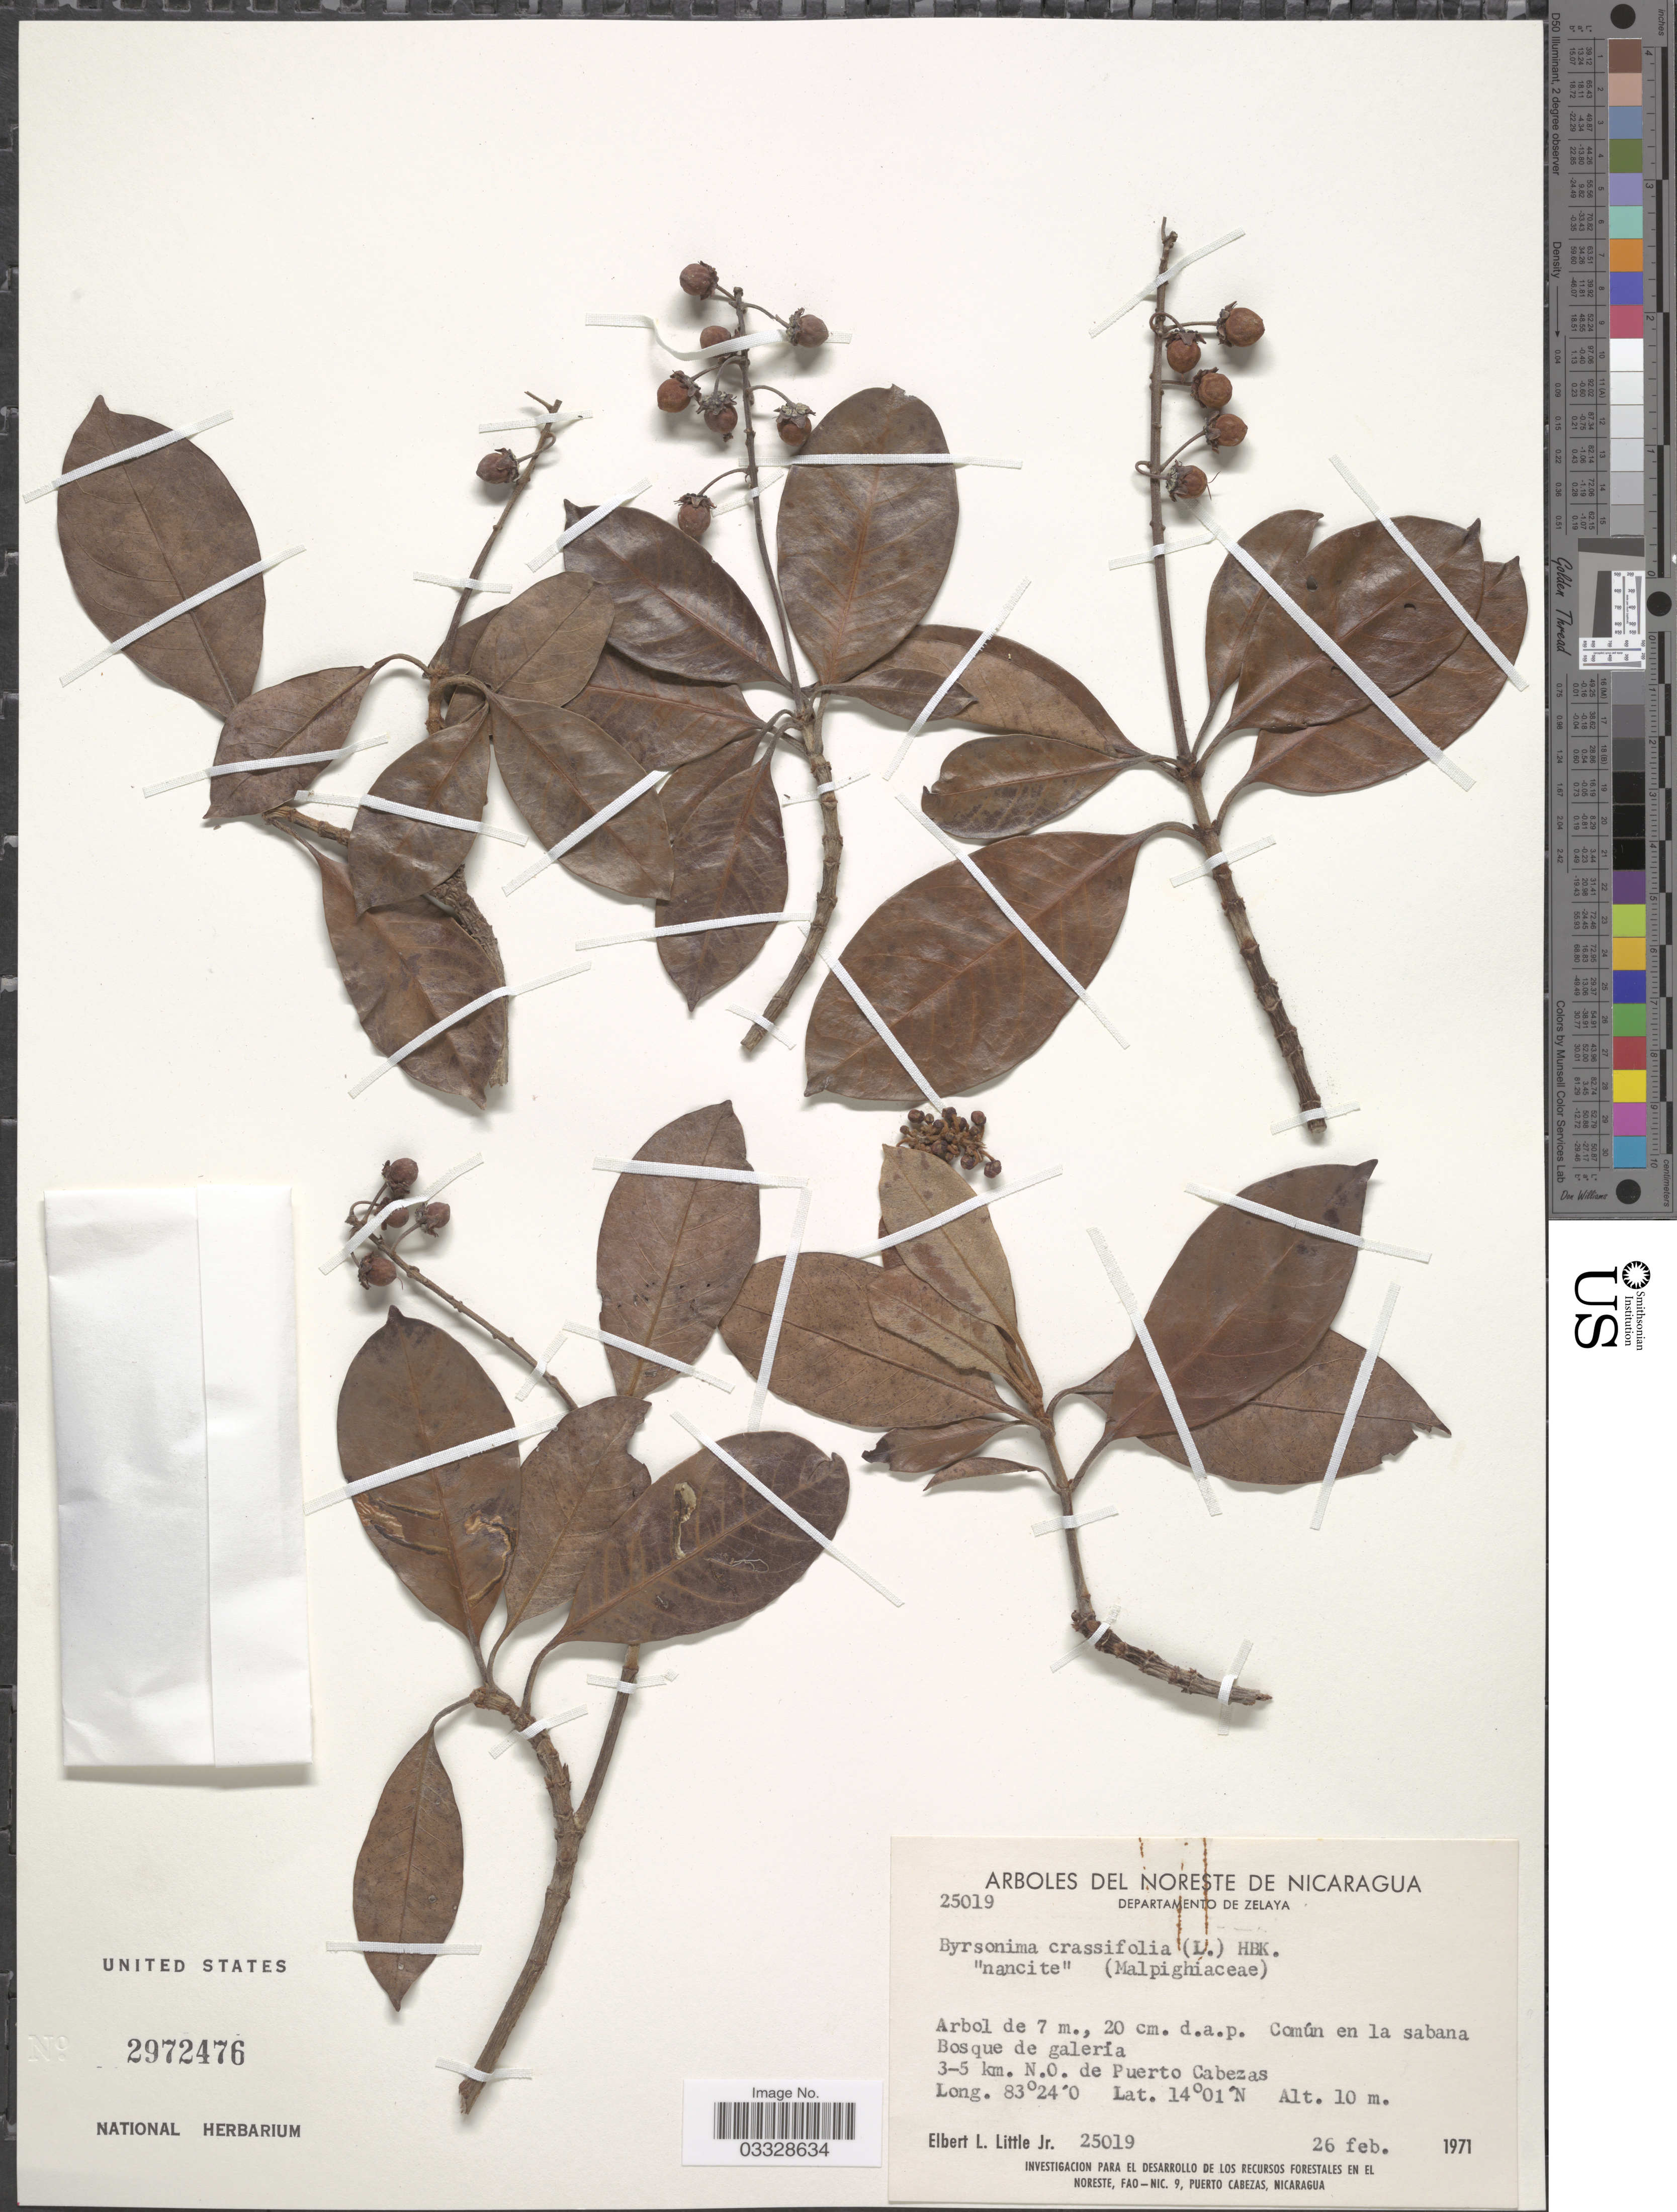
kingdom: Plantae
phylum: Tracheophyta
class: Magnoliopsida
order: Malpighiales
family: Malpighiaceae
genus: Byrsonima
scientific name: Byrsonima crassifolia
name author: (L.) Kunth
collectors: E. L. Little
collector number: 25019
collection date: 1971-02-26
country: Nicaragua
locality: Noreste de Nicaragua. Departamento de Zelaya. 3-5 km. N.O. de Puerto Cabezas.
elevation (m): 10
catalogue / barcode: US 2972476